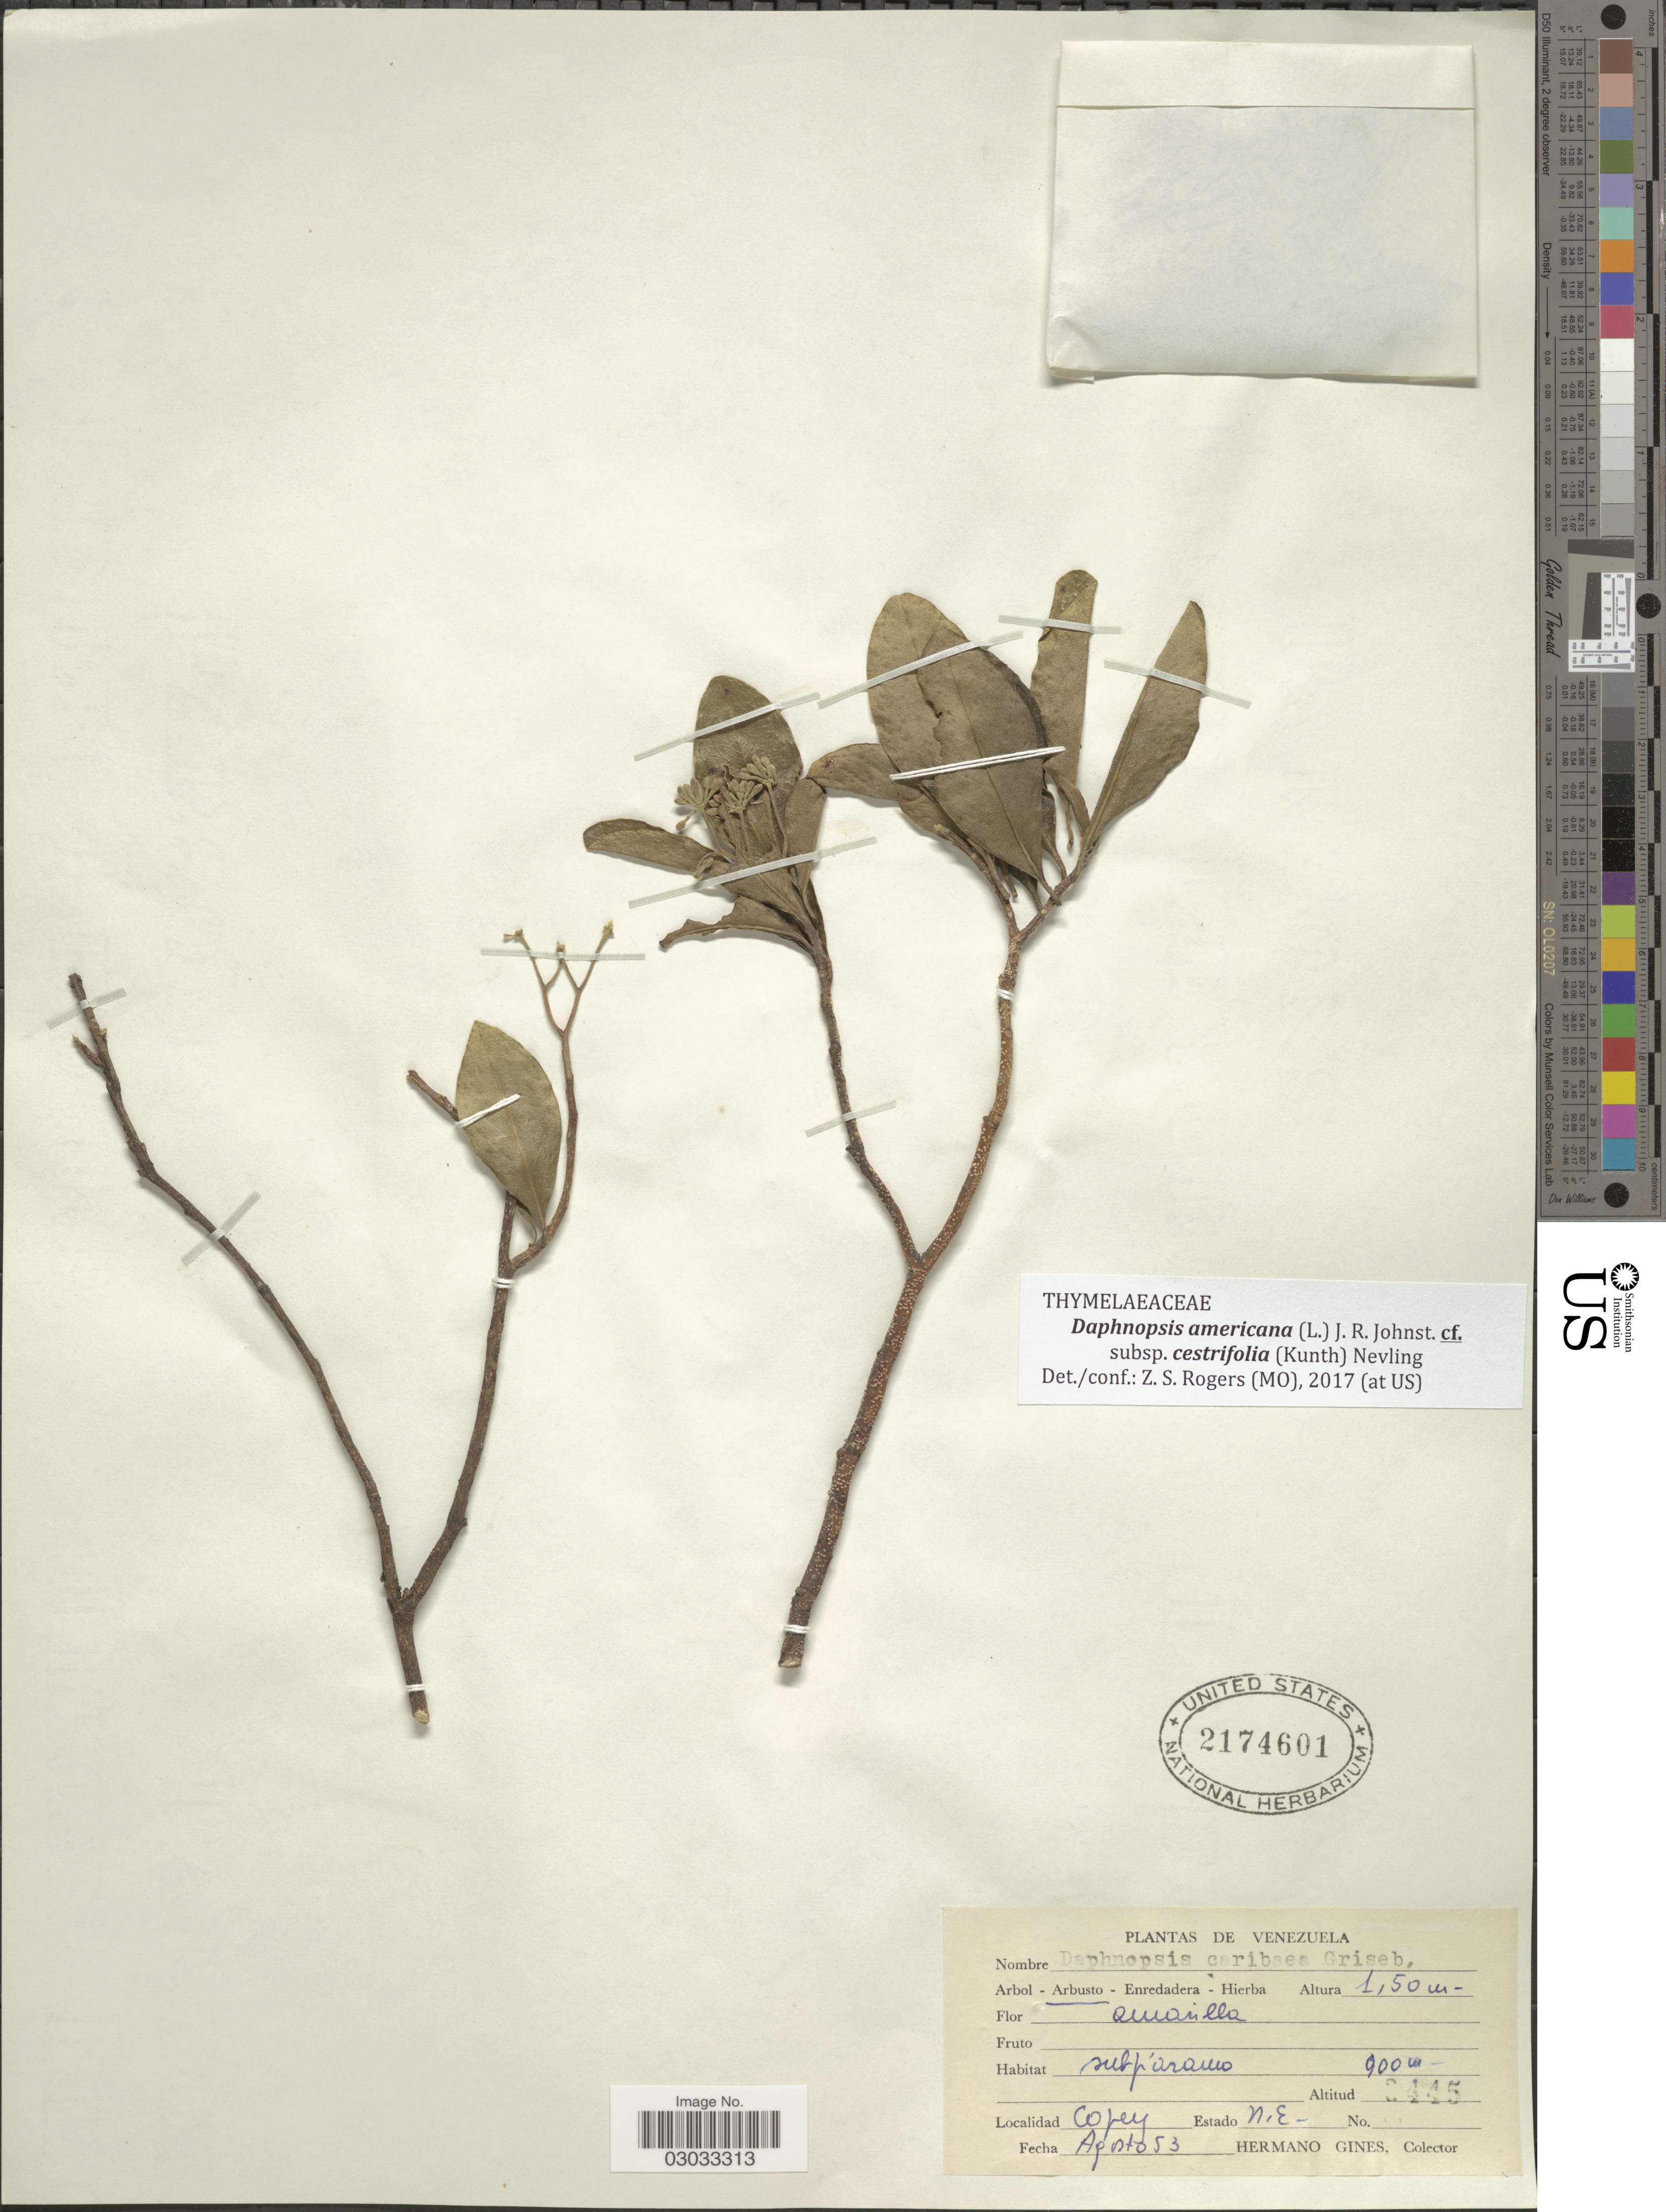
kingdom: Plantae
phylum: Tracheophyta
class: Magnoliopsida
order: Malvales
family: Thymelaeaceae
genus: Daphnopsis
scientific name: Daphnopsis americana subsp. cestrifolia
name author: (Kunth) Nevling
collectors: Bro. Gines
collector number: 3445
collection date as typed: Transcribed d/m/y: /8/53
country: Venezuela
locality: Copey, Estado N.E.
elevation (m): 900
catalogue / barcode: US 2174601